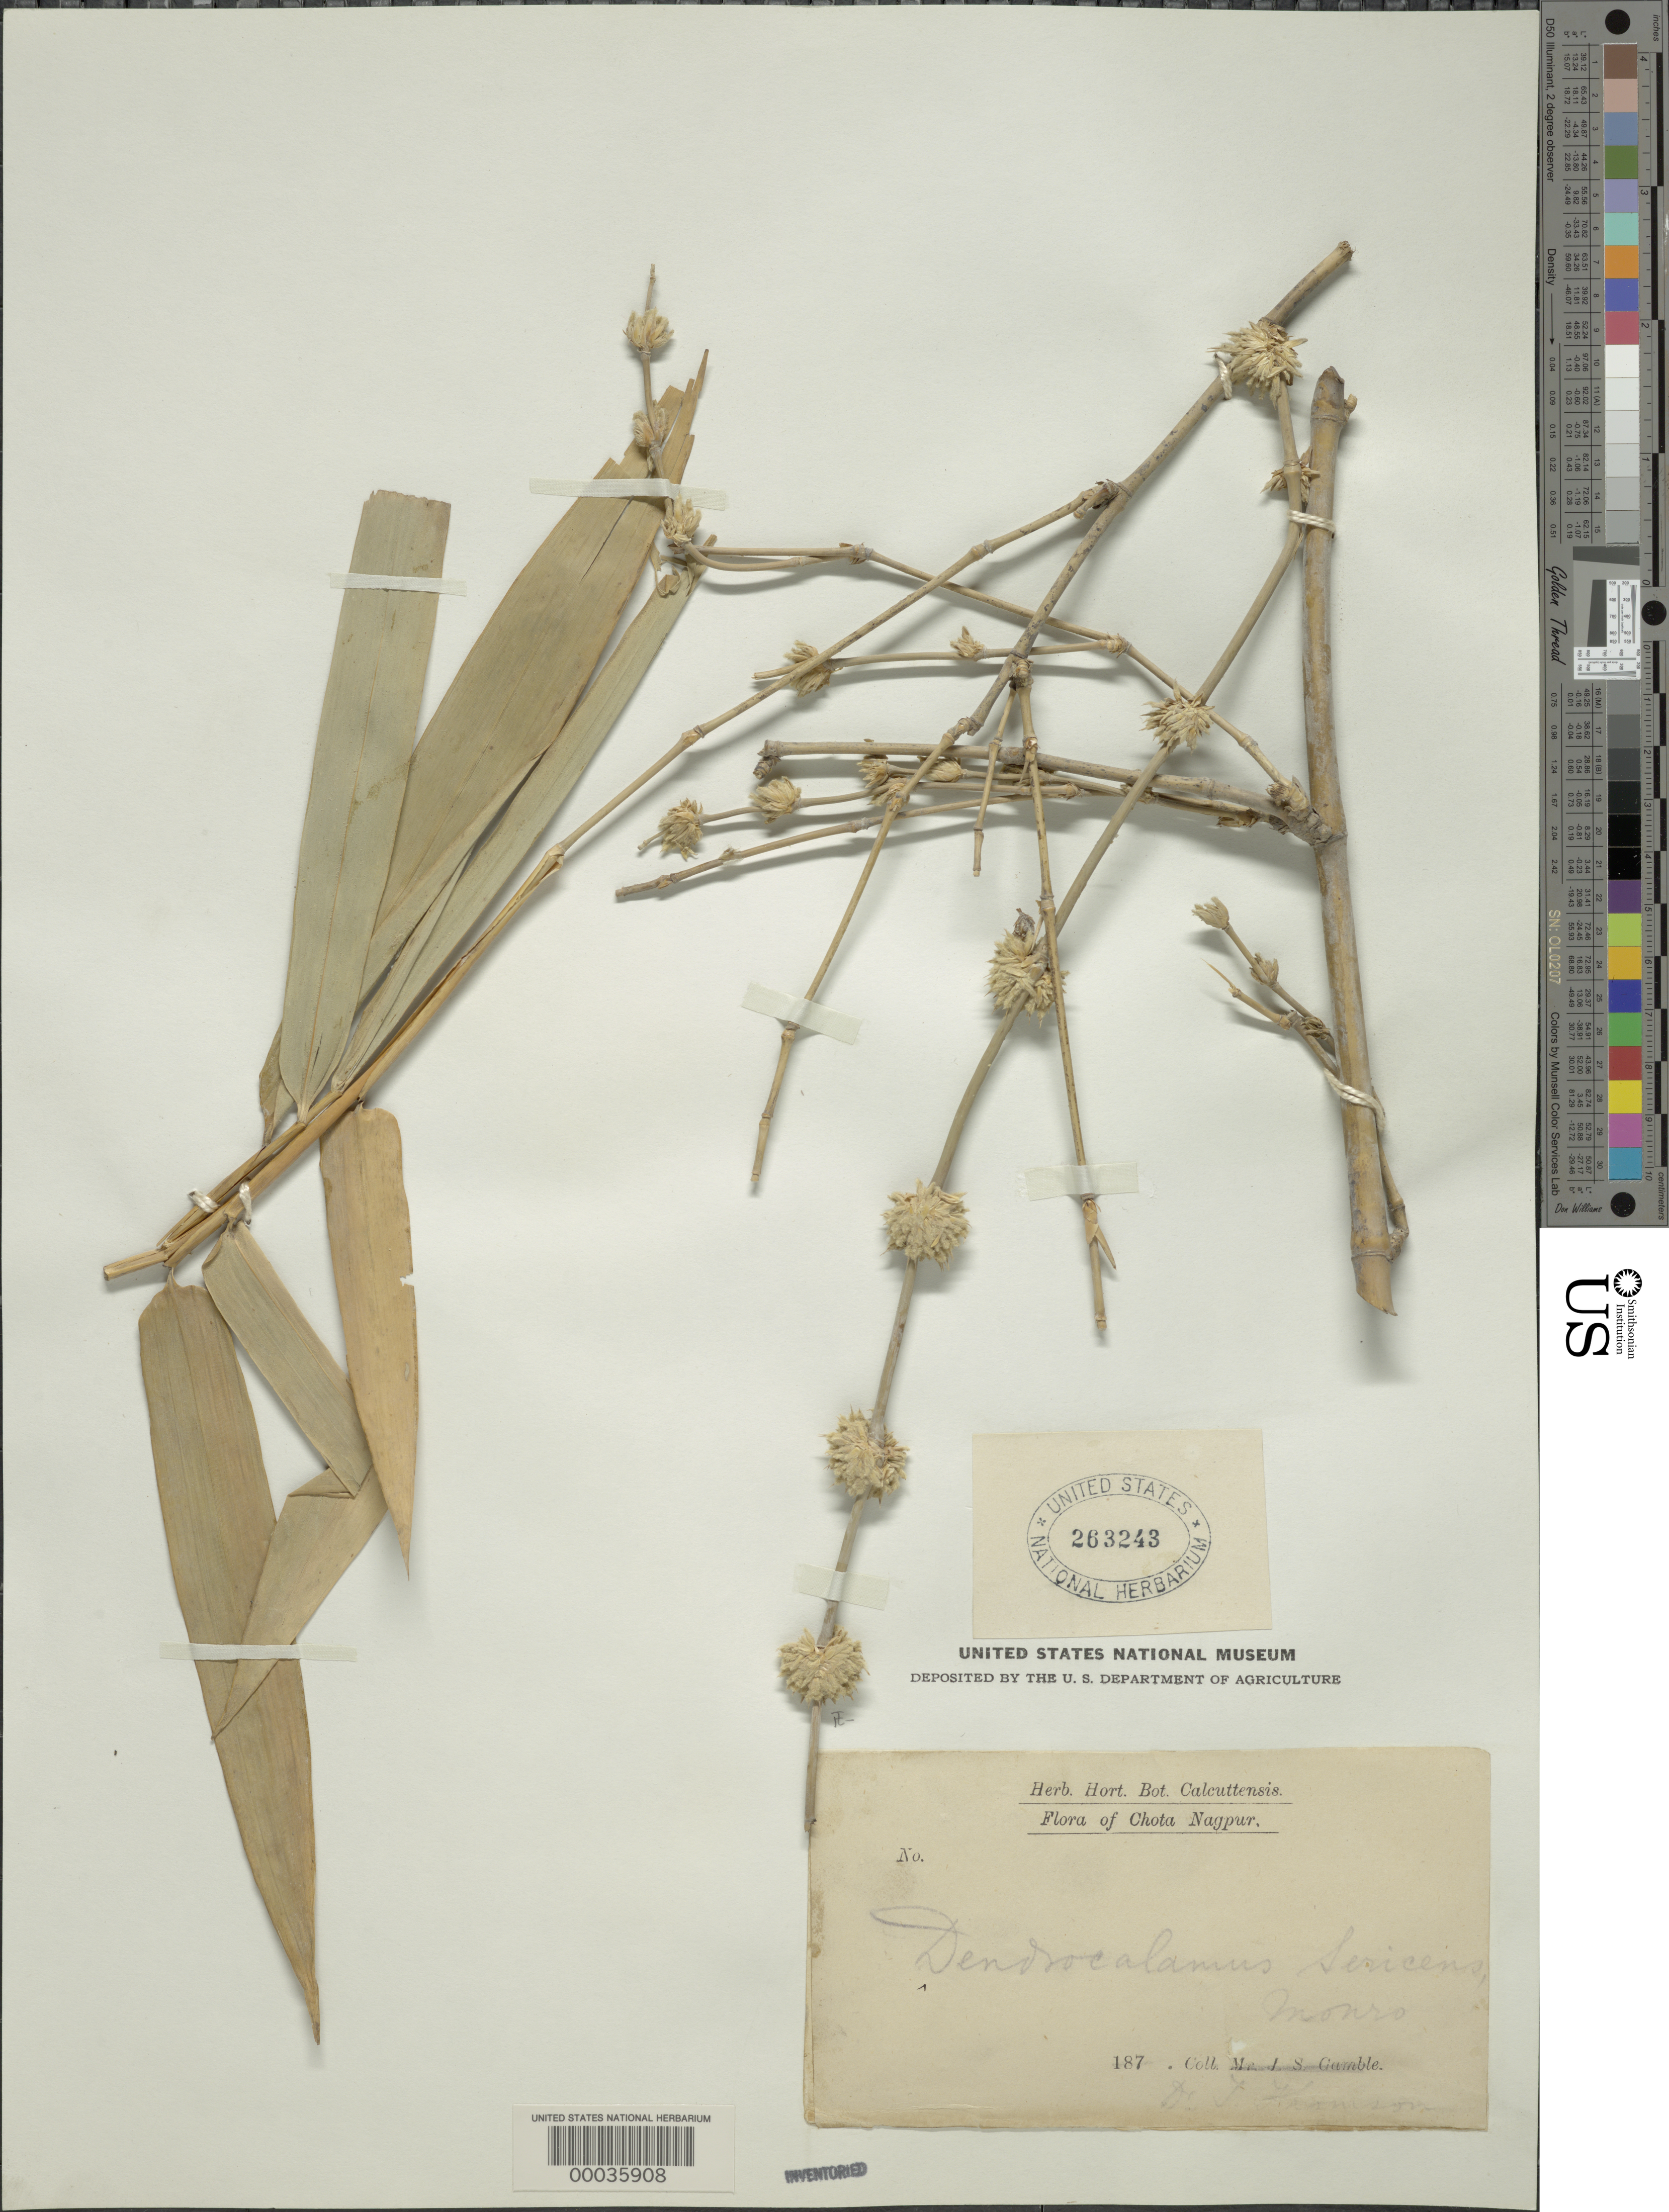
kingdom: Plantae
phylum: Tracheophyta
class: Liliopsida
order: Poales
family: Poaceae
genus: Dendrocalamus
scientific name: Dendrocalamus sericeus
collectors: L. Thomson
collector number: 187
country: India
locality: Calcutta; chota nagpur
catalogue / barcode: US 263243